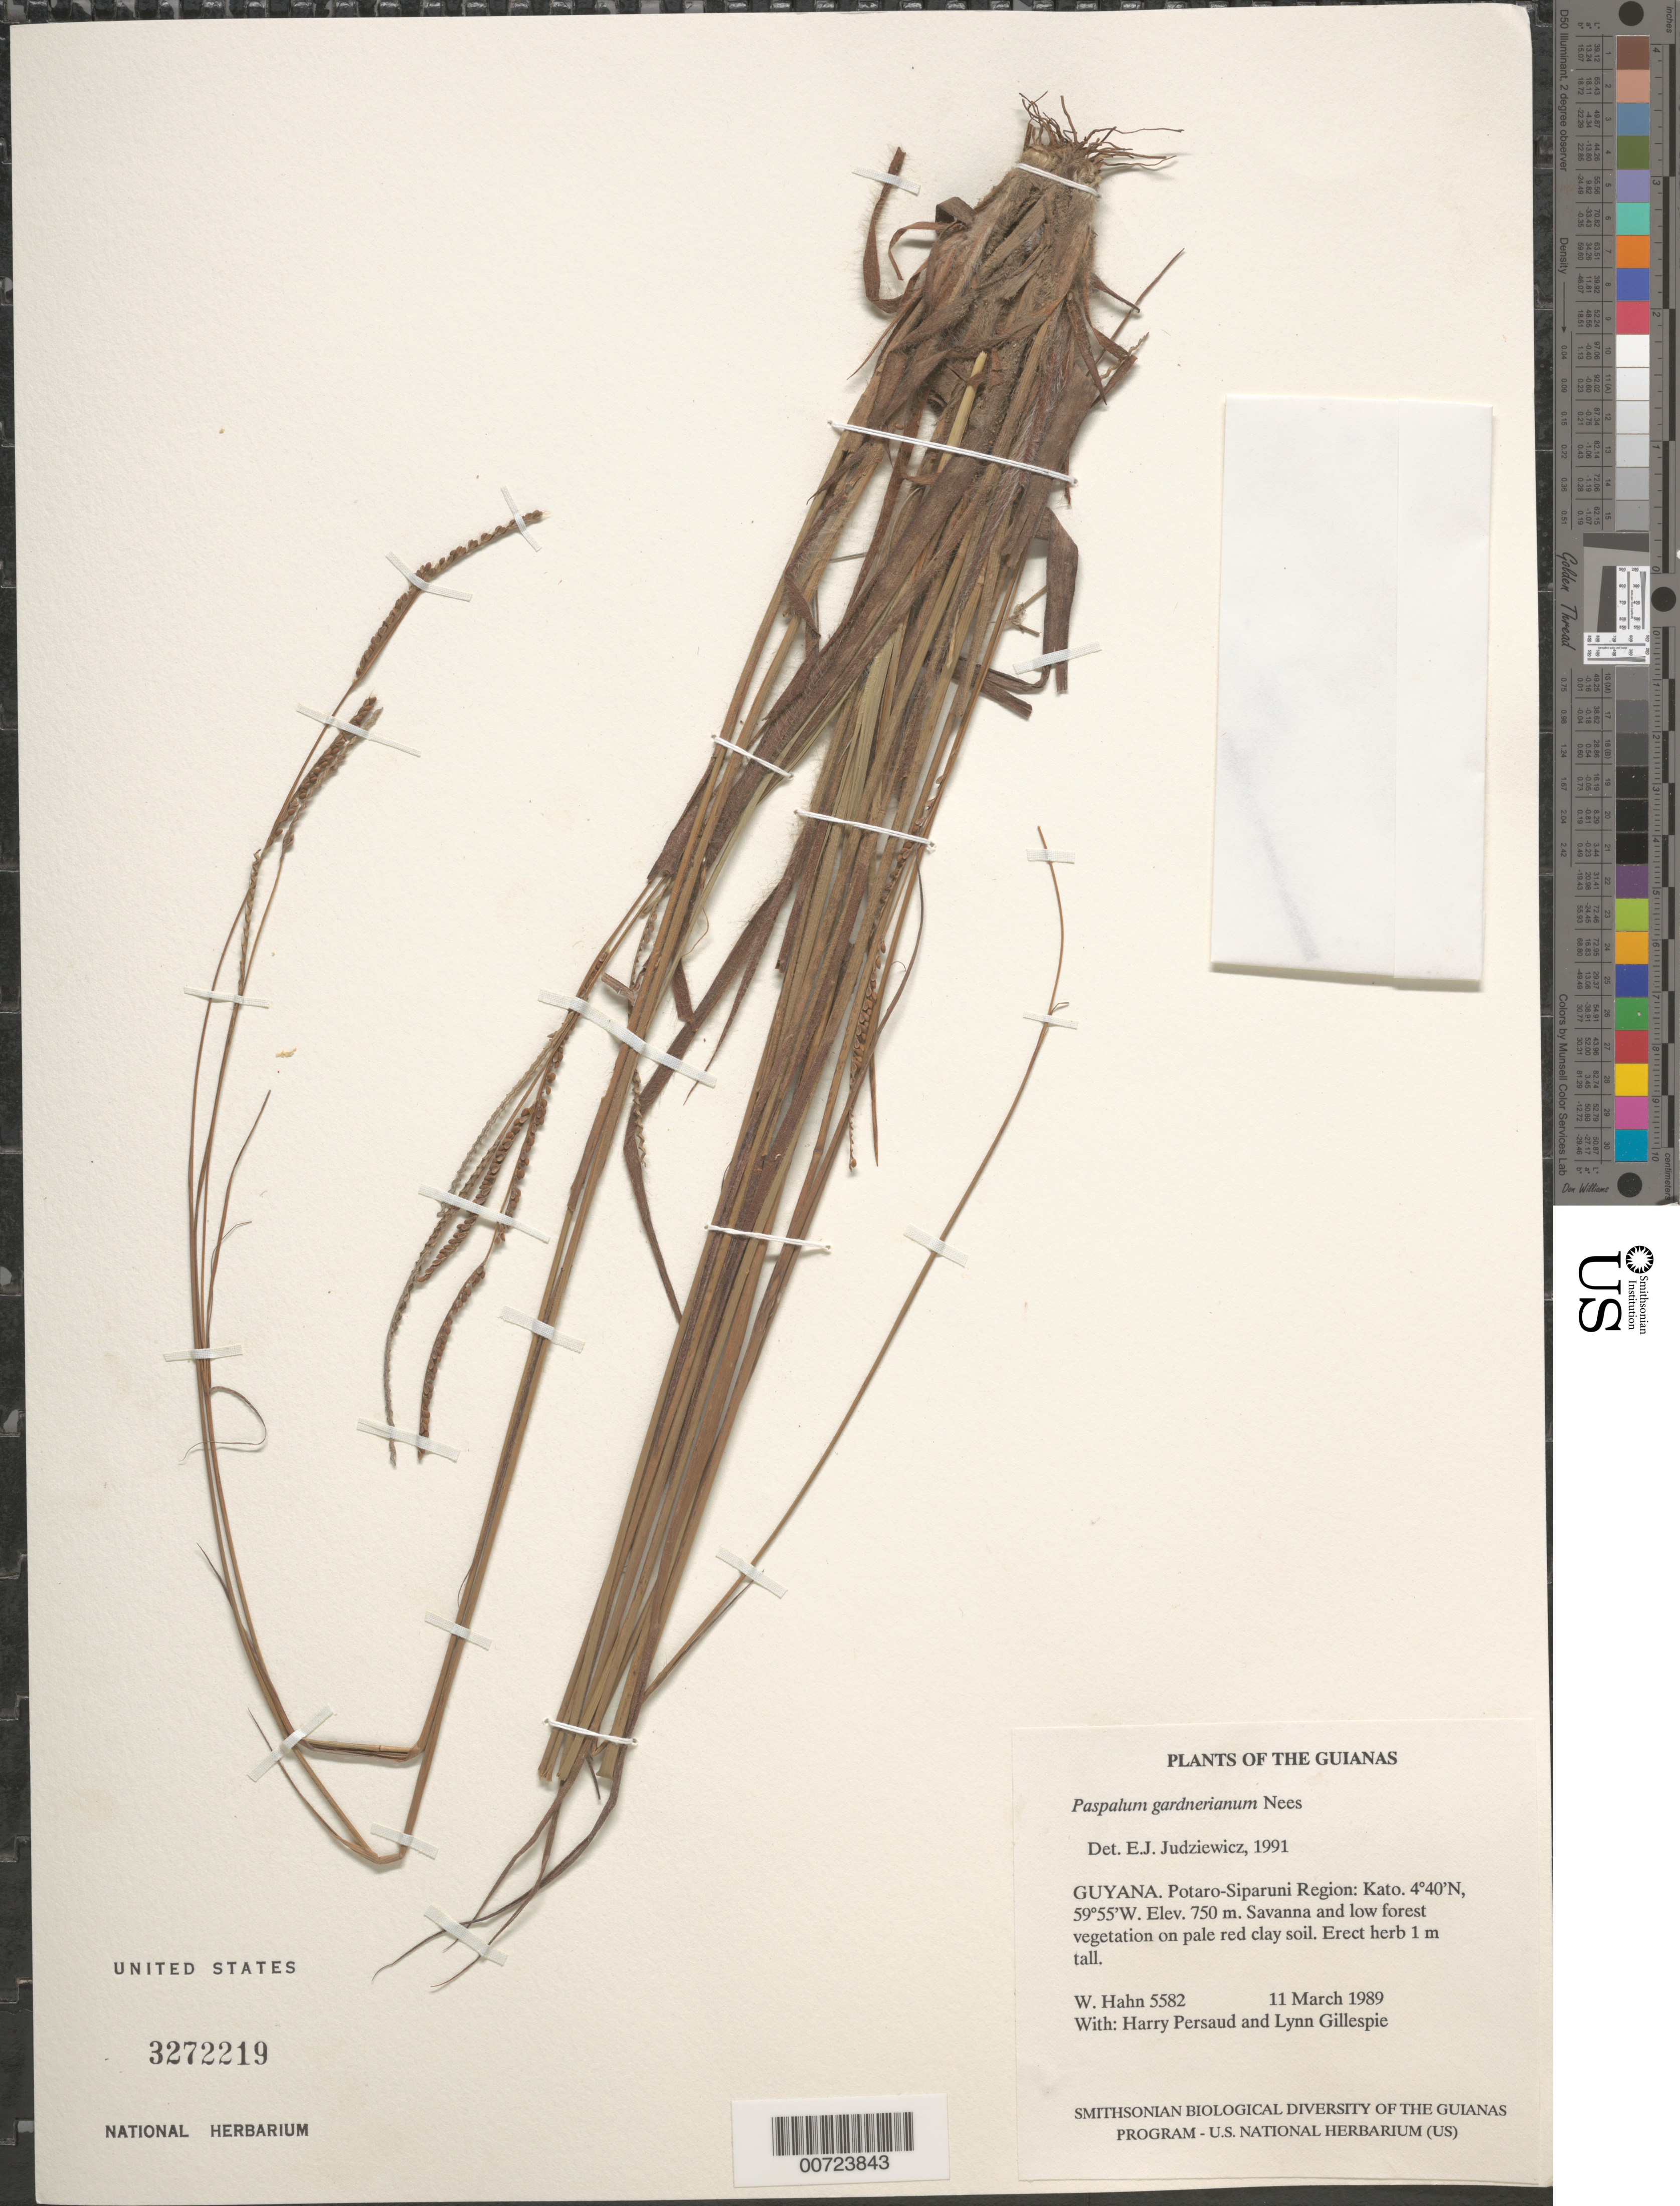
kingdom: Plantae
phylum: Tracheophyta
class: Liliopsida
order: Poales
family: Poaceae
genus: Paspalum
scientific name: Paspalum gardnerianum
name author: Nees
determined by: Judziewicz, E. J.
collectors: W. Hahn, H. Persaud & L. J. Gillespie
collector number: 5582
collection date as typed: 11 March 1989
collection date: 1989-03-11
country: Guyana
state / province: Potaro-Siparuni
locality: Kato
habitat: Savanna and low forest vegetation on pale red clay soil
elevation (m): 750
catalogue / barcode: US 3272219